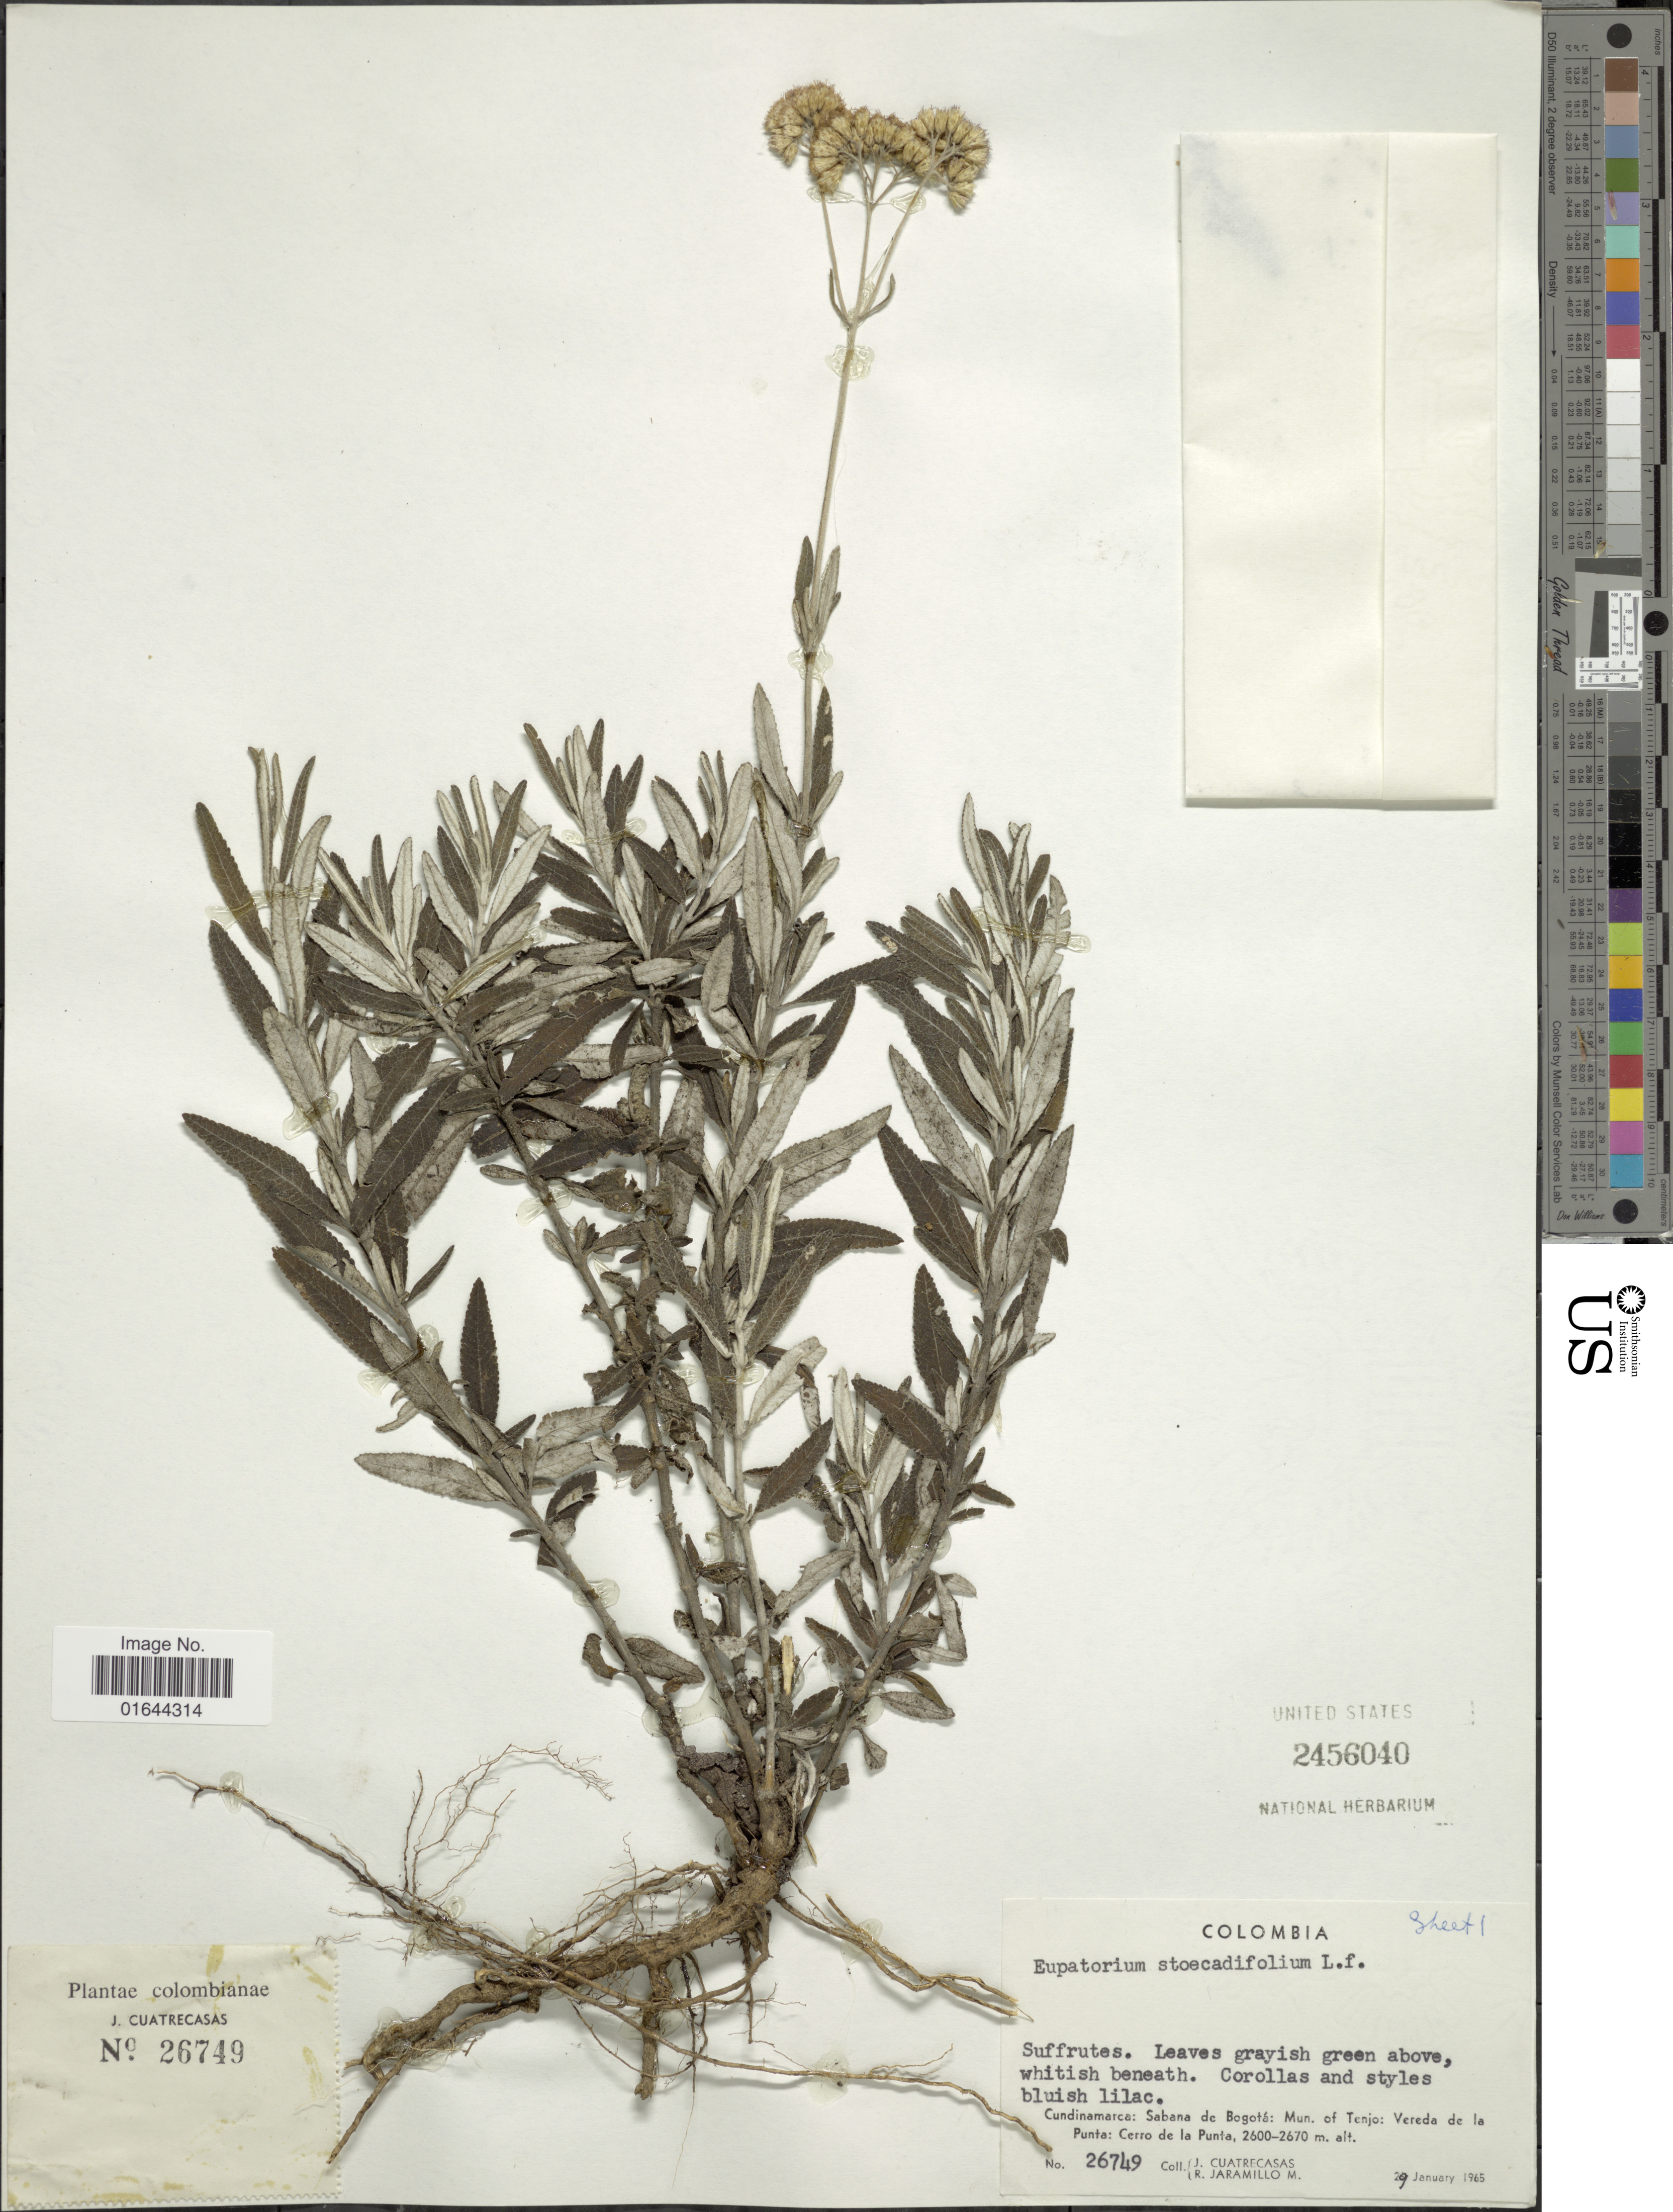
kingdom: Plantae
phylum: Tracheophyta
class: Magnoliopsida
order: Asterales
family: Asteraceae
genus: Lourteigia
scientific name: Lourteigia stoechadifolia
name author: (L. f.) R.M. King & H. Rob.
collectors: J. Cuatrecasas & R. Jaramillo M.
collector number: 26749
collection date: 1965-01-29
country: Colombia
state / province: Cundinamarca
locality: Cundinamarca: Saban de Bogota: Mun. Tenjo: Vereda de la Punta: Cerro de la Punta.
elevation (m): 2600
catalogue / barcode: US 2456040